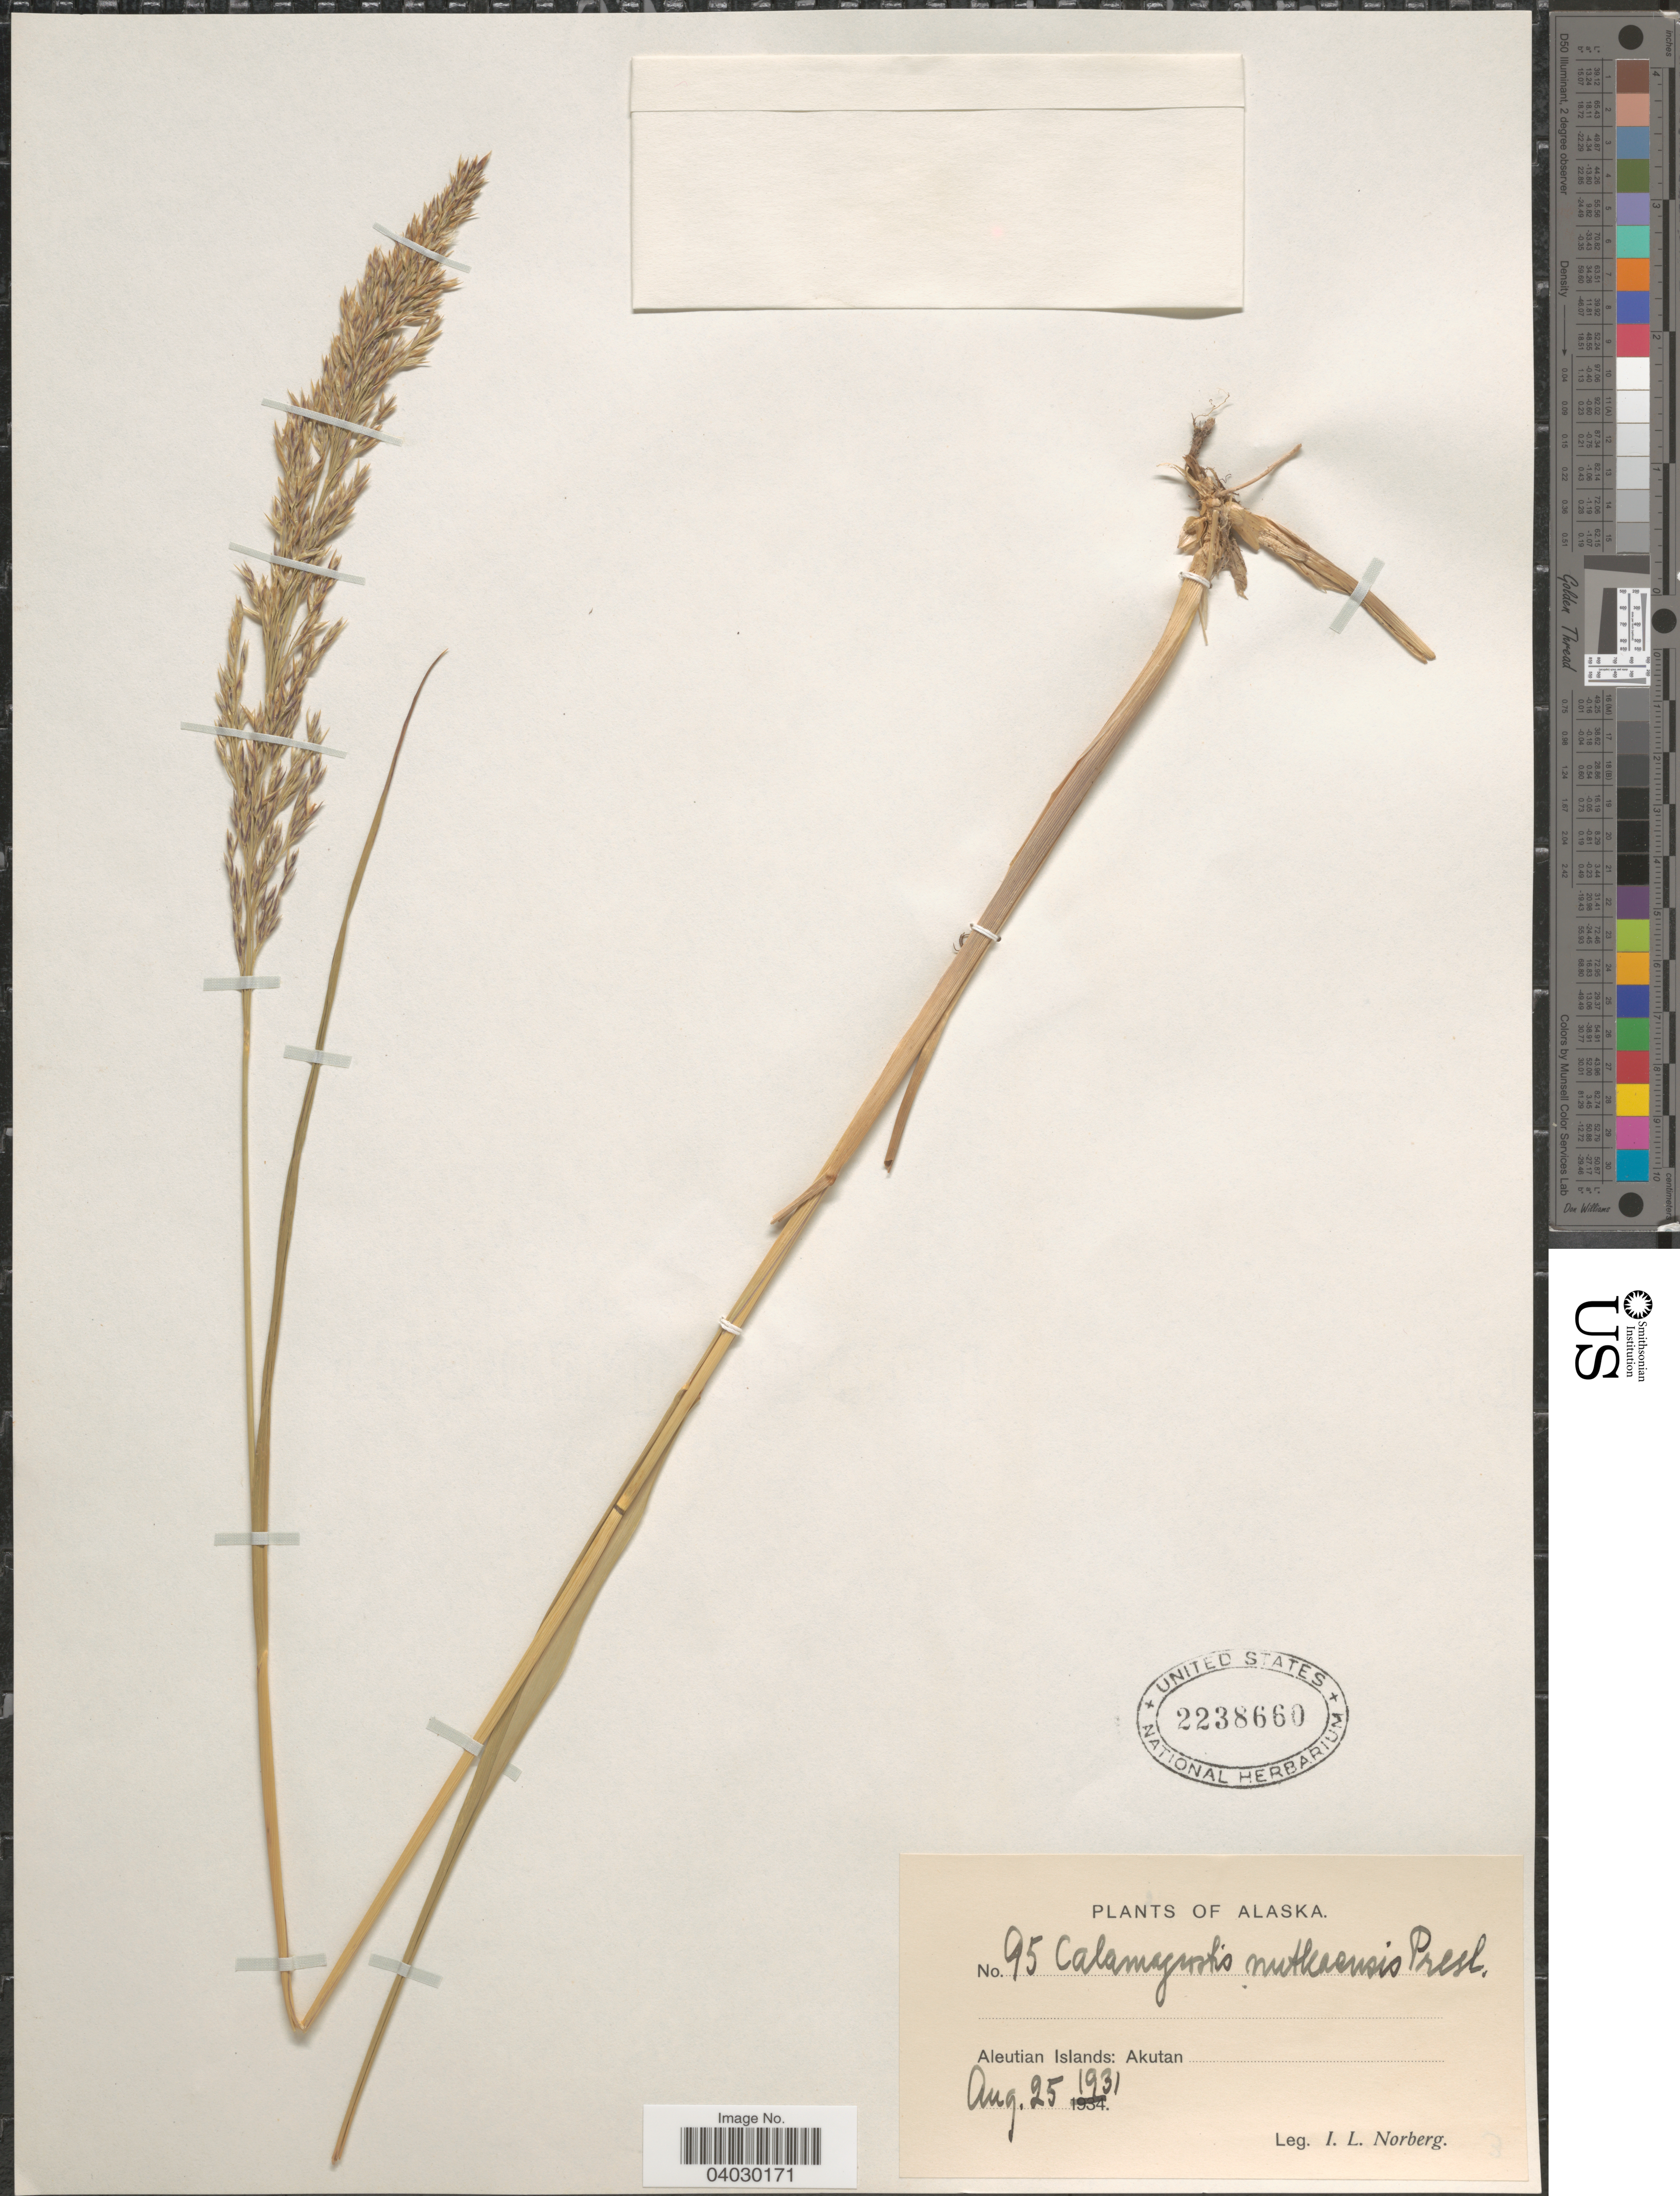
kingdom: Plantae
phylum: Tracheophyta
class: Liliopsida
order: Poales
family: Poaceae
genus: Calamagrostis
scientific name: Calamagrostis nutkaensis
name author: (J. Presl) Steud.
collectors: I. Norberg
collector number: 95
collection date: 1931-08-25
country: United States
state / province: Alaska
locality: Aleutian Islands: Akutan.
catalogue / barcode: US 2238660